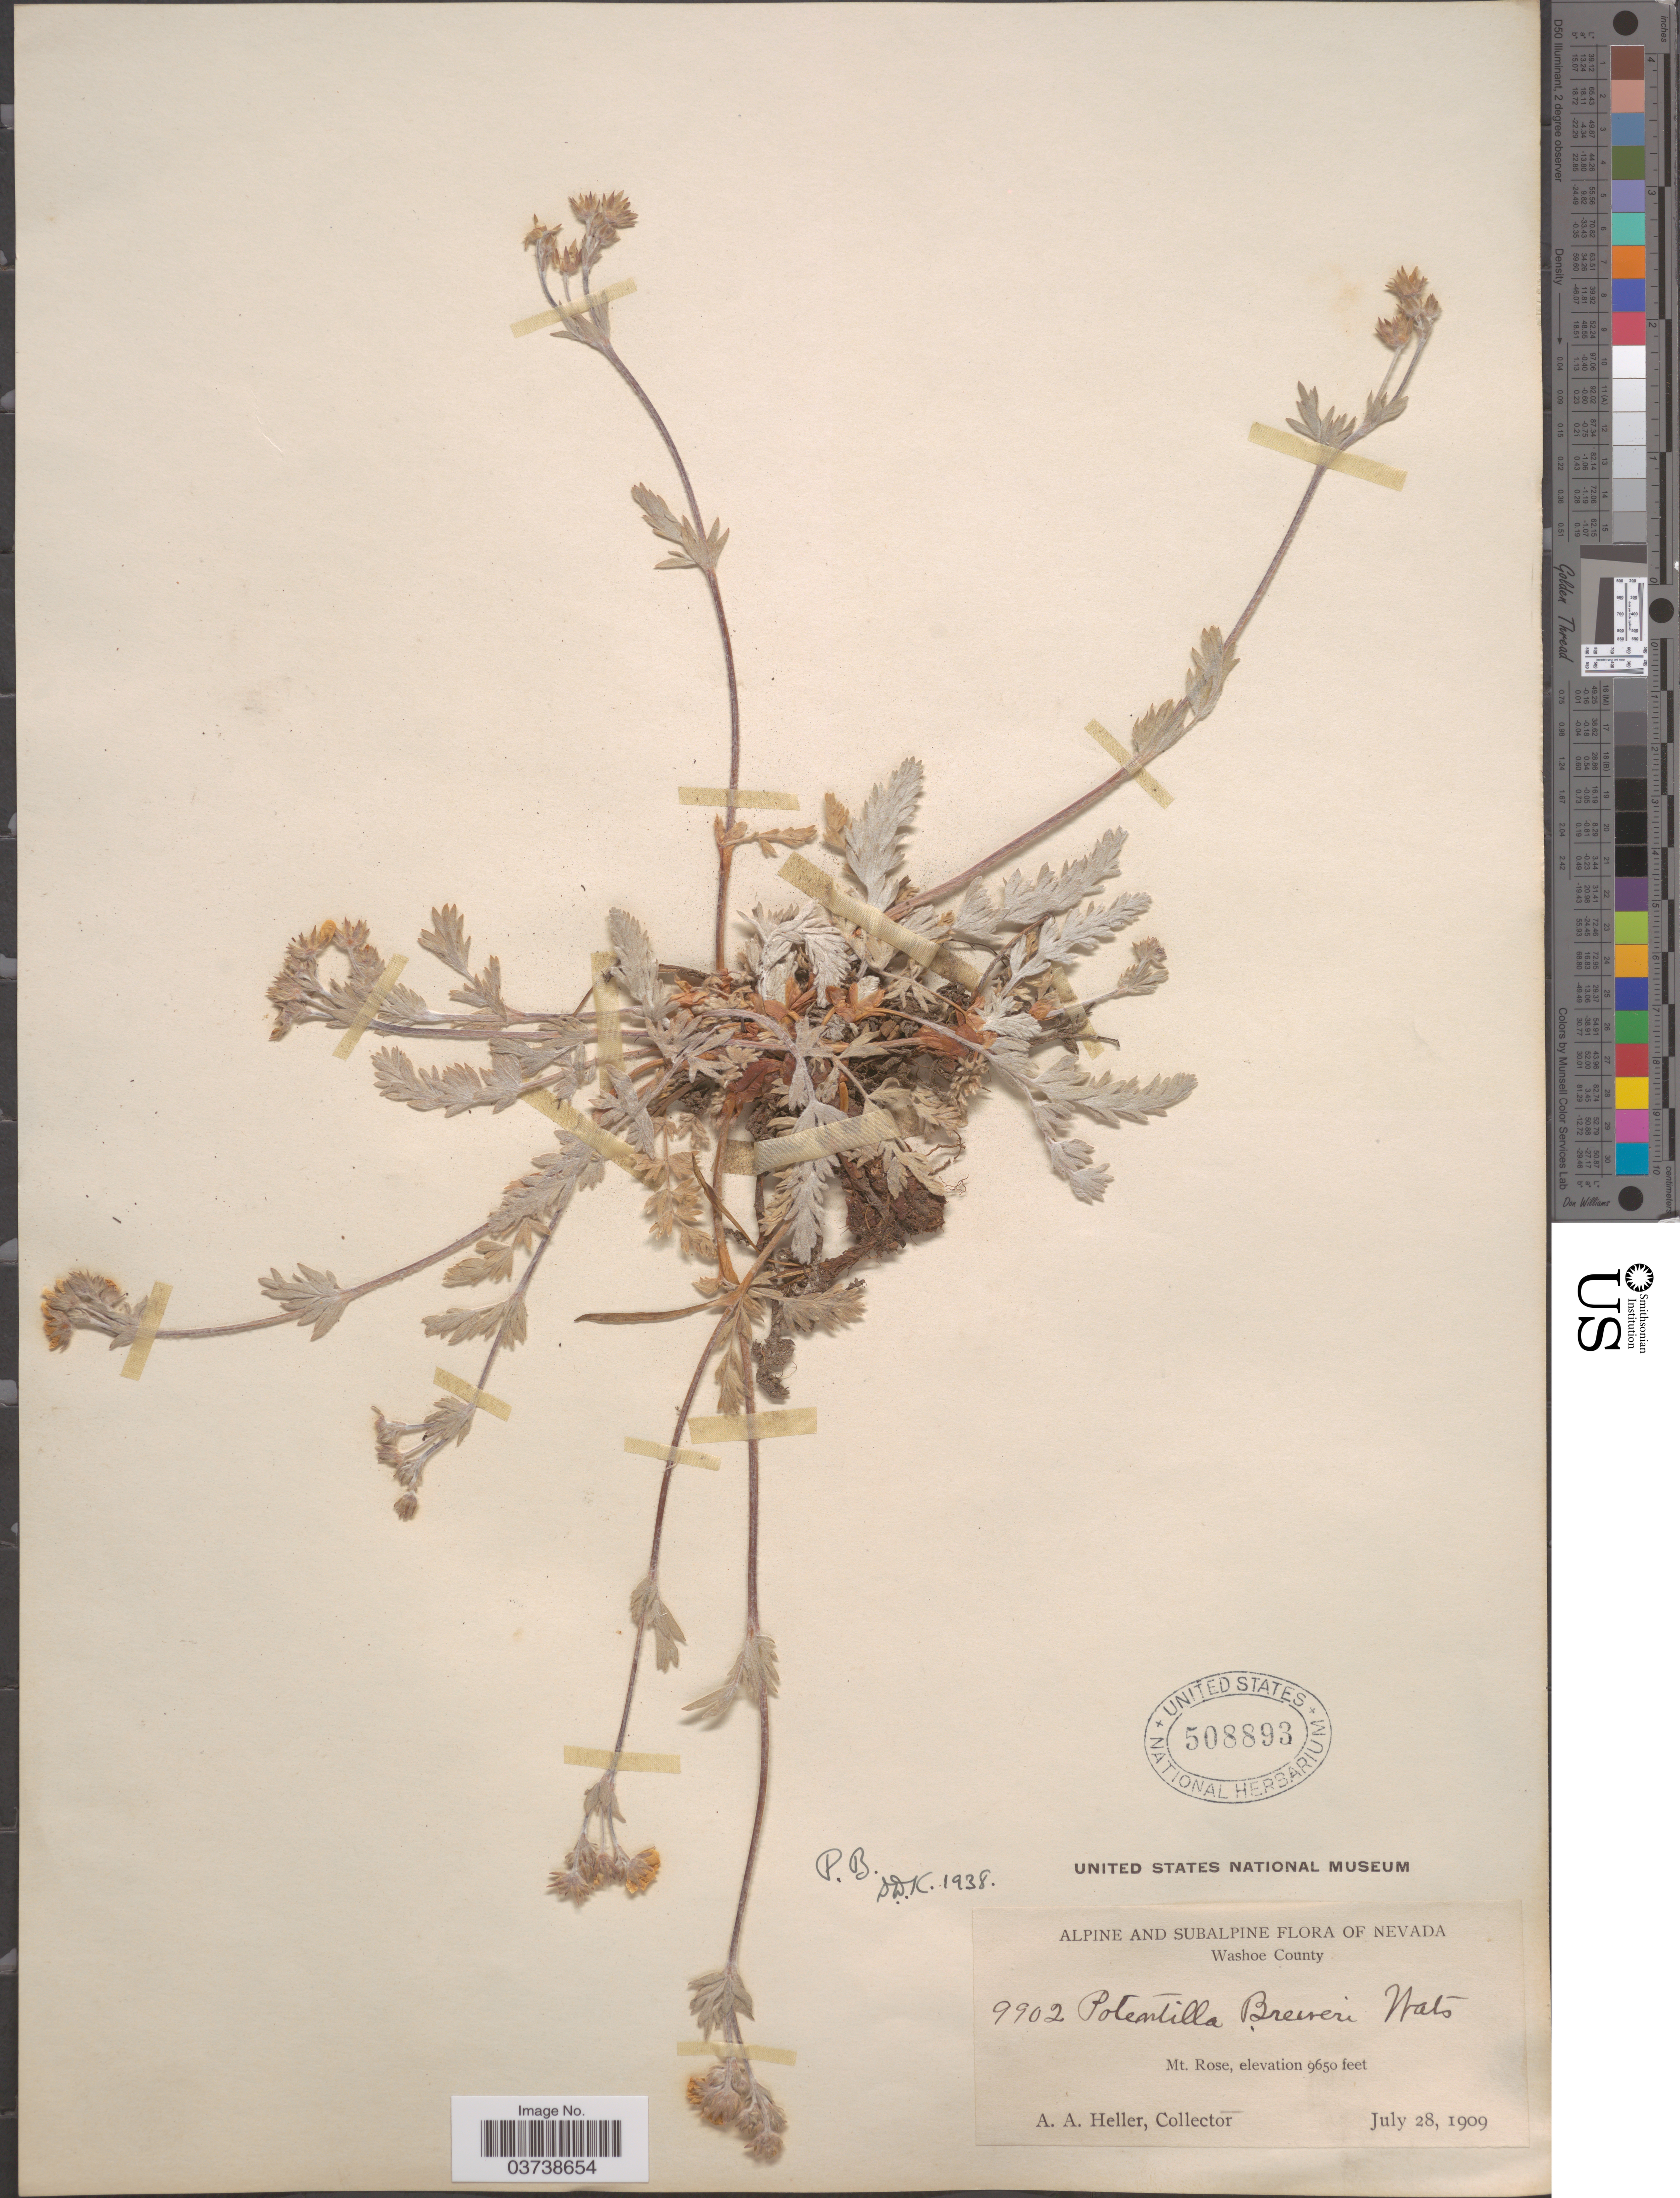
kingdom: Plantae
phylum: Tracheophyta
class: Magnoliopsida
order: Rosales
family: Rosaceae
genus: Potentilla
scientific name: Potentilla breweri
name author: S. Watson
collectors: A. A. Heller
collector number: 9902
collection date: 1909-07-28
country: United States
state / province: Nevada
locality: Alpine and Subalpine. Washoe County. Mt. Rose.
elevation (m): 2941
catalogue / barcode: US 508893